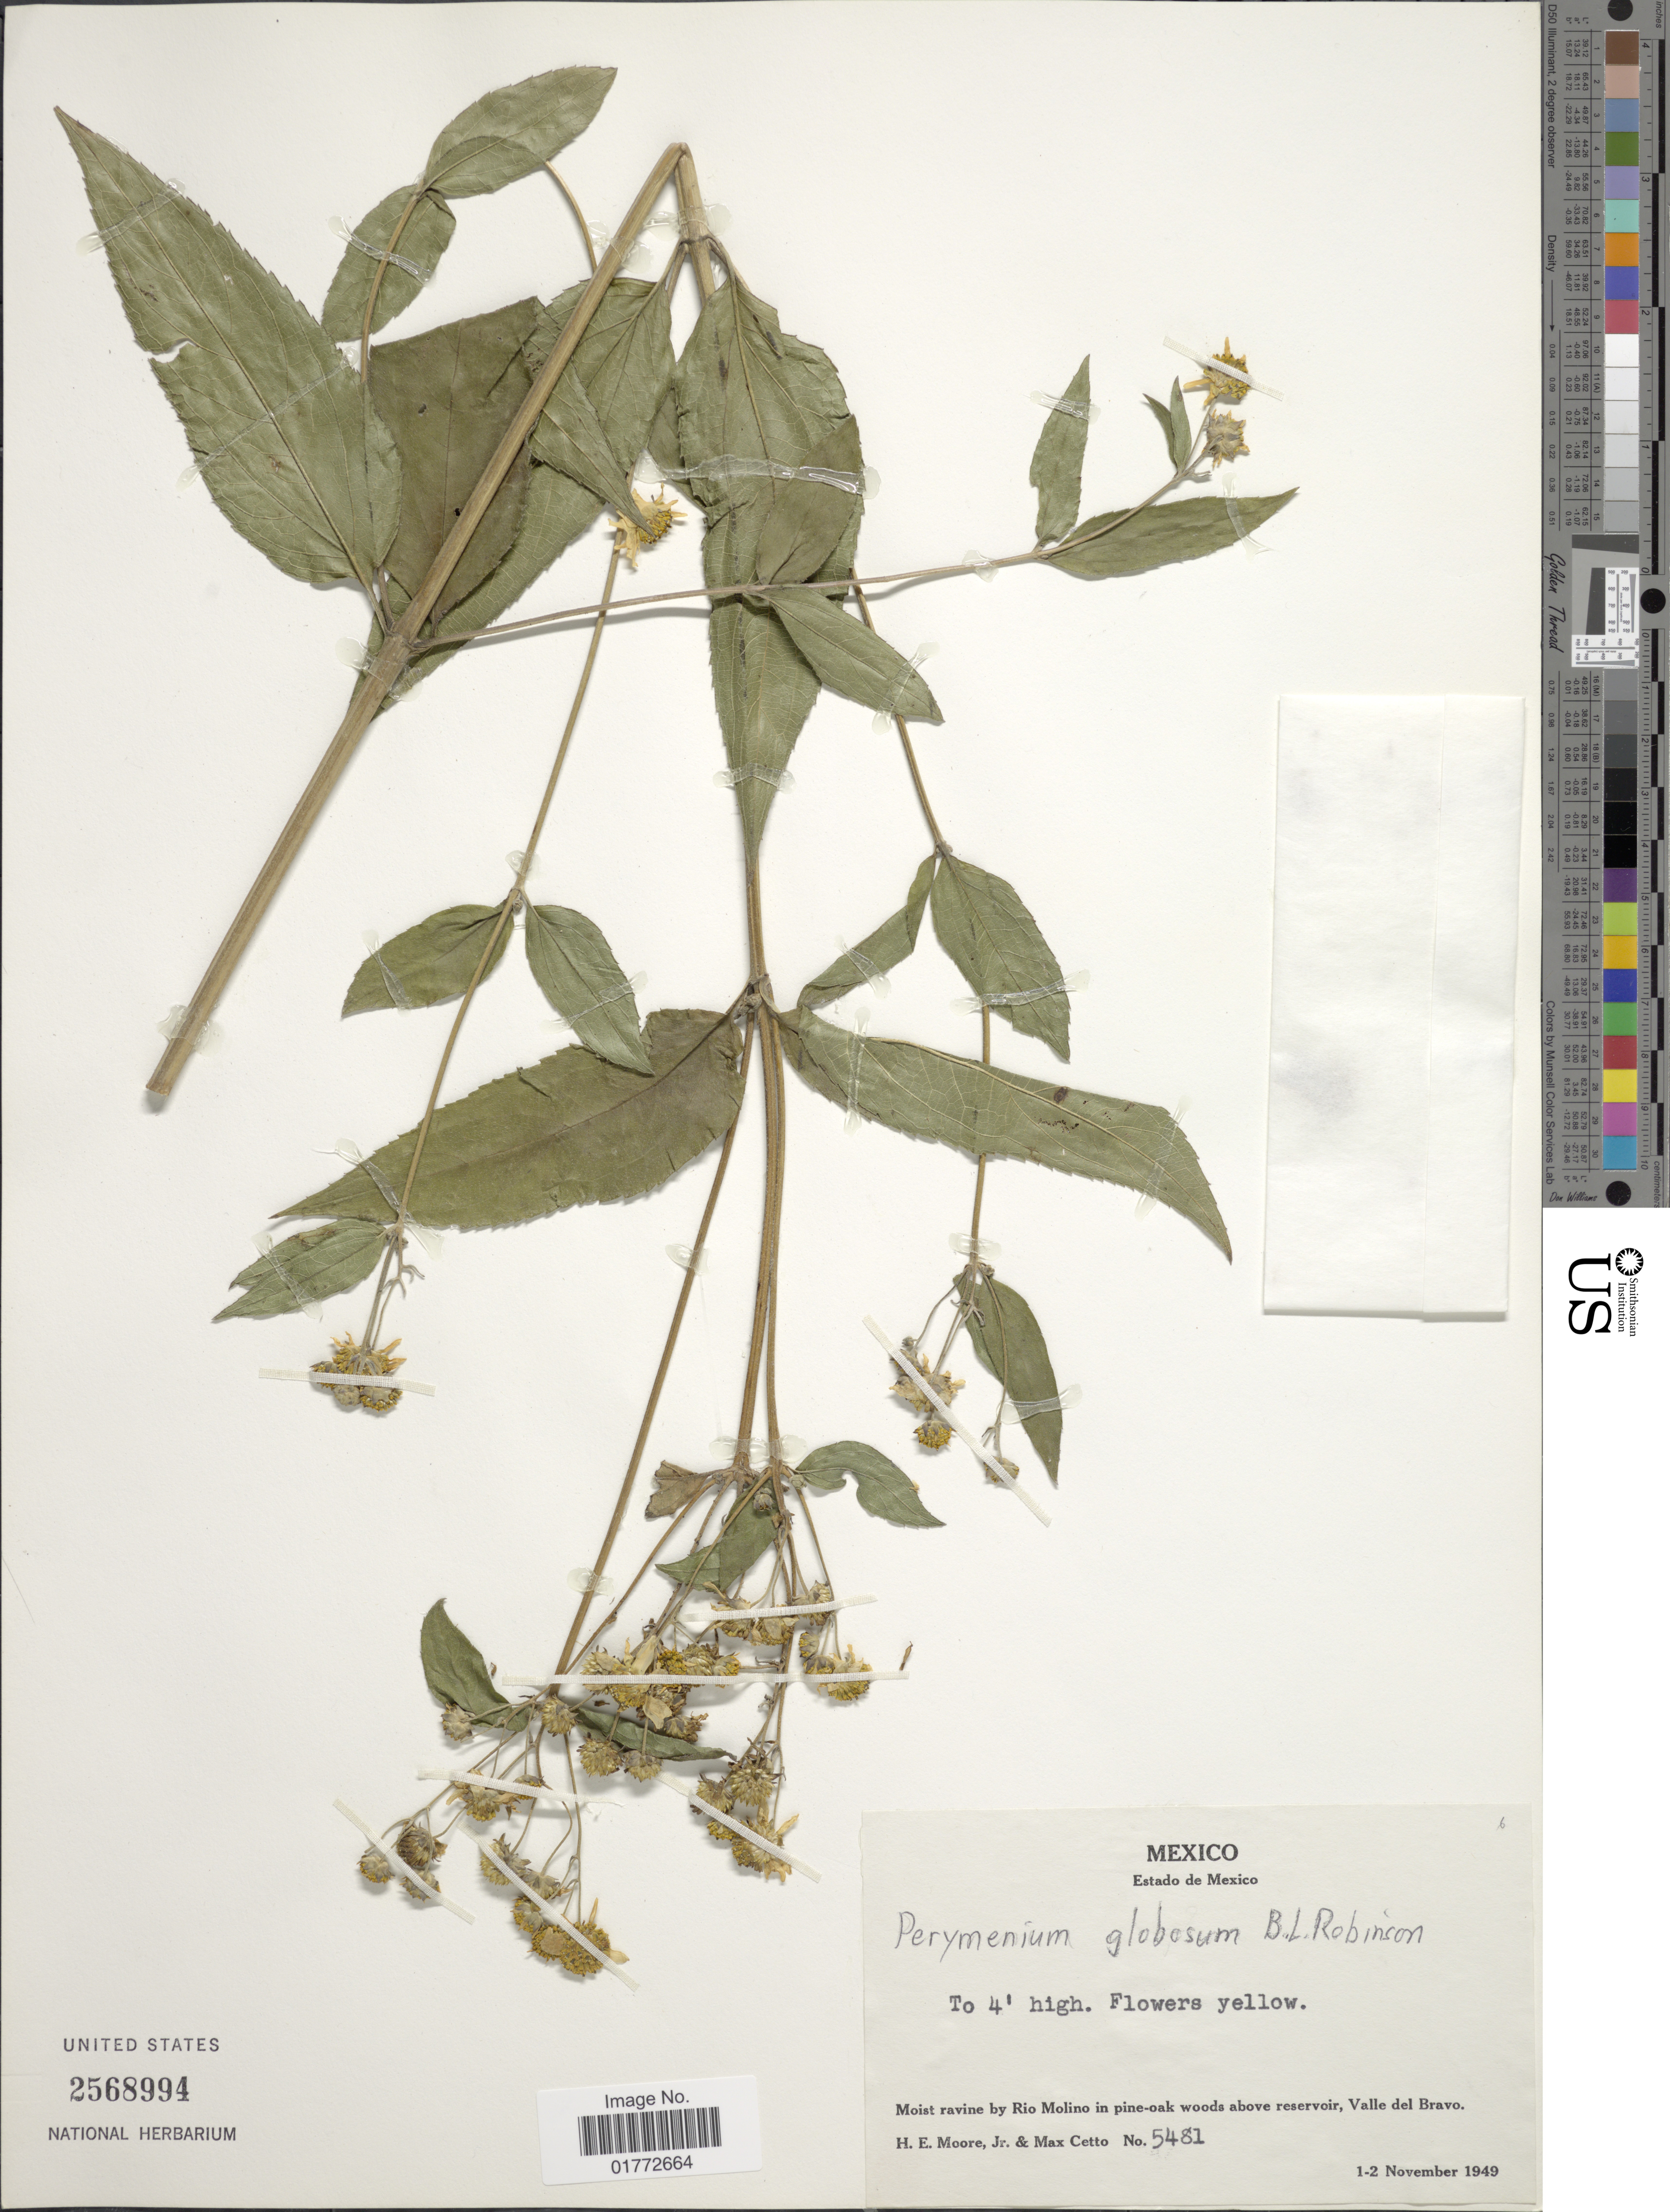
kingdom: Plantae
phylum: Tracheophyta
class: Magnoliopsida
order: Asterales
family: Asteraceae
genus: Perymenium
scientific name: Perymenium globosum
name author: B.L. Rob.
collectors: H. Moore & M. Cetto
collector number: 5481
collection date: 1949-11-01/1949-11-02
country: Mexico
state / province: México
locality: Moist ravine by Rio Molino in pine-oak woods above reservoir, Valle del Bravo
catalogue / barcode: US 2568994